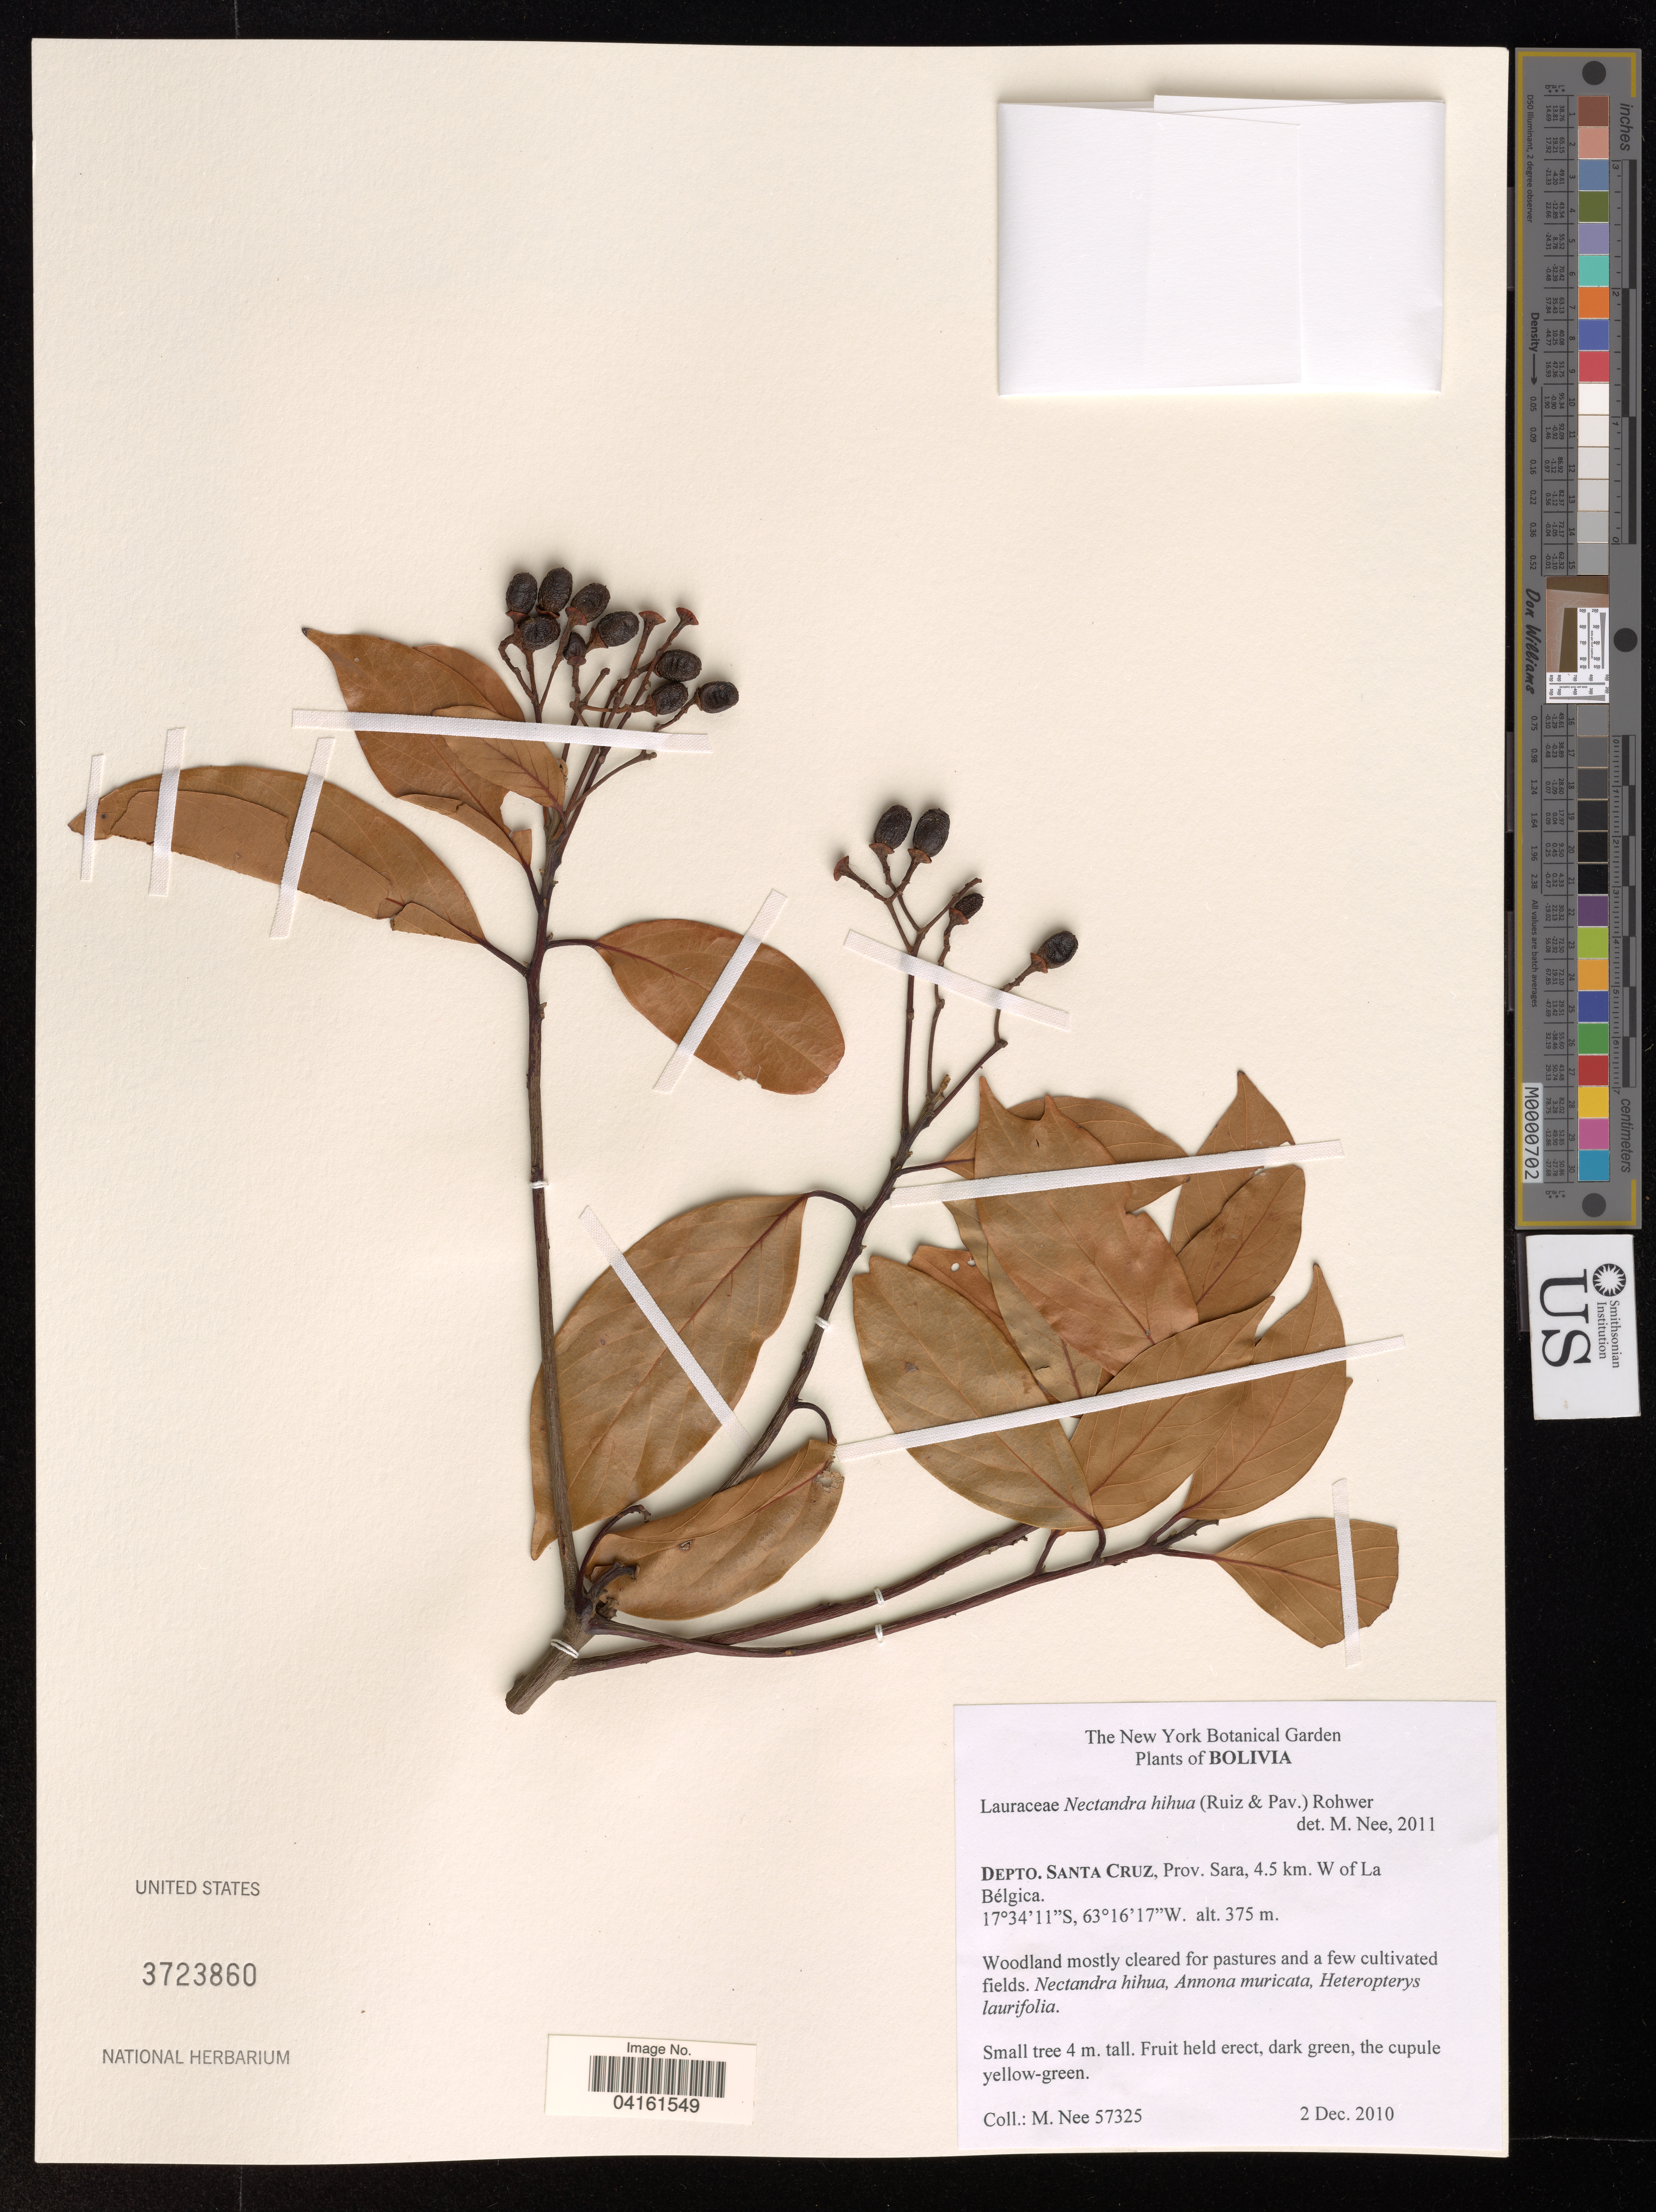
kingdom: Plantae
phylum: Tracheophyta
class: Magnoliopsida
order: Laurales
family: Lauraceae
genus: Nectandra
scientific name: Nectandra hihua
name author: (Ruiz & Pav.) Rohwer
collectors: M. Nee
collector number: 57325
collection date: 2010-12-02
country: Bolivia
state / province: Santa Cruz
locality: Prov. Sara, 4.5 km. W of La Bélgica.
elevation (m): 375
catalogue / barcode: US 3723860